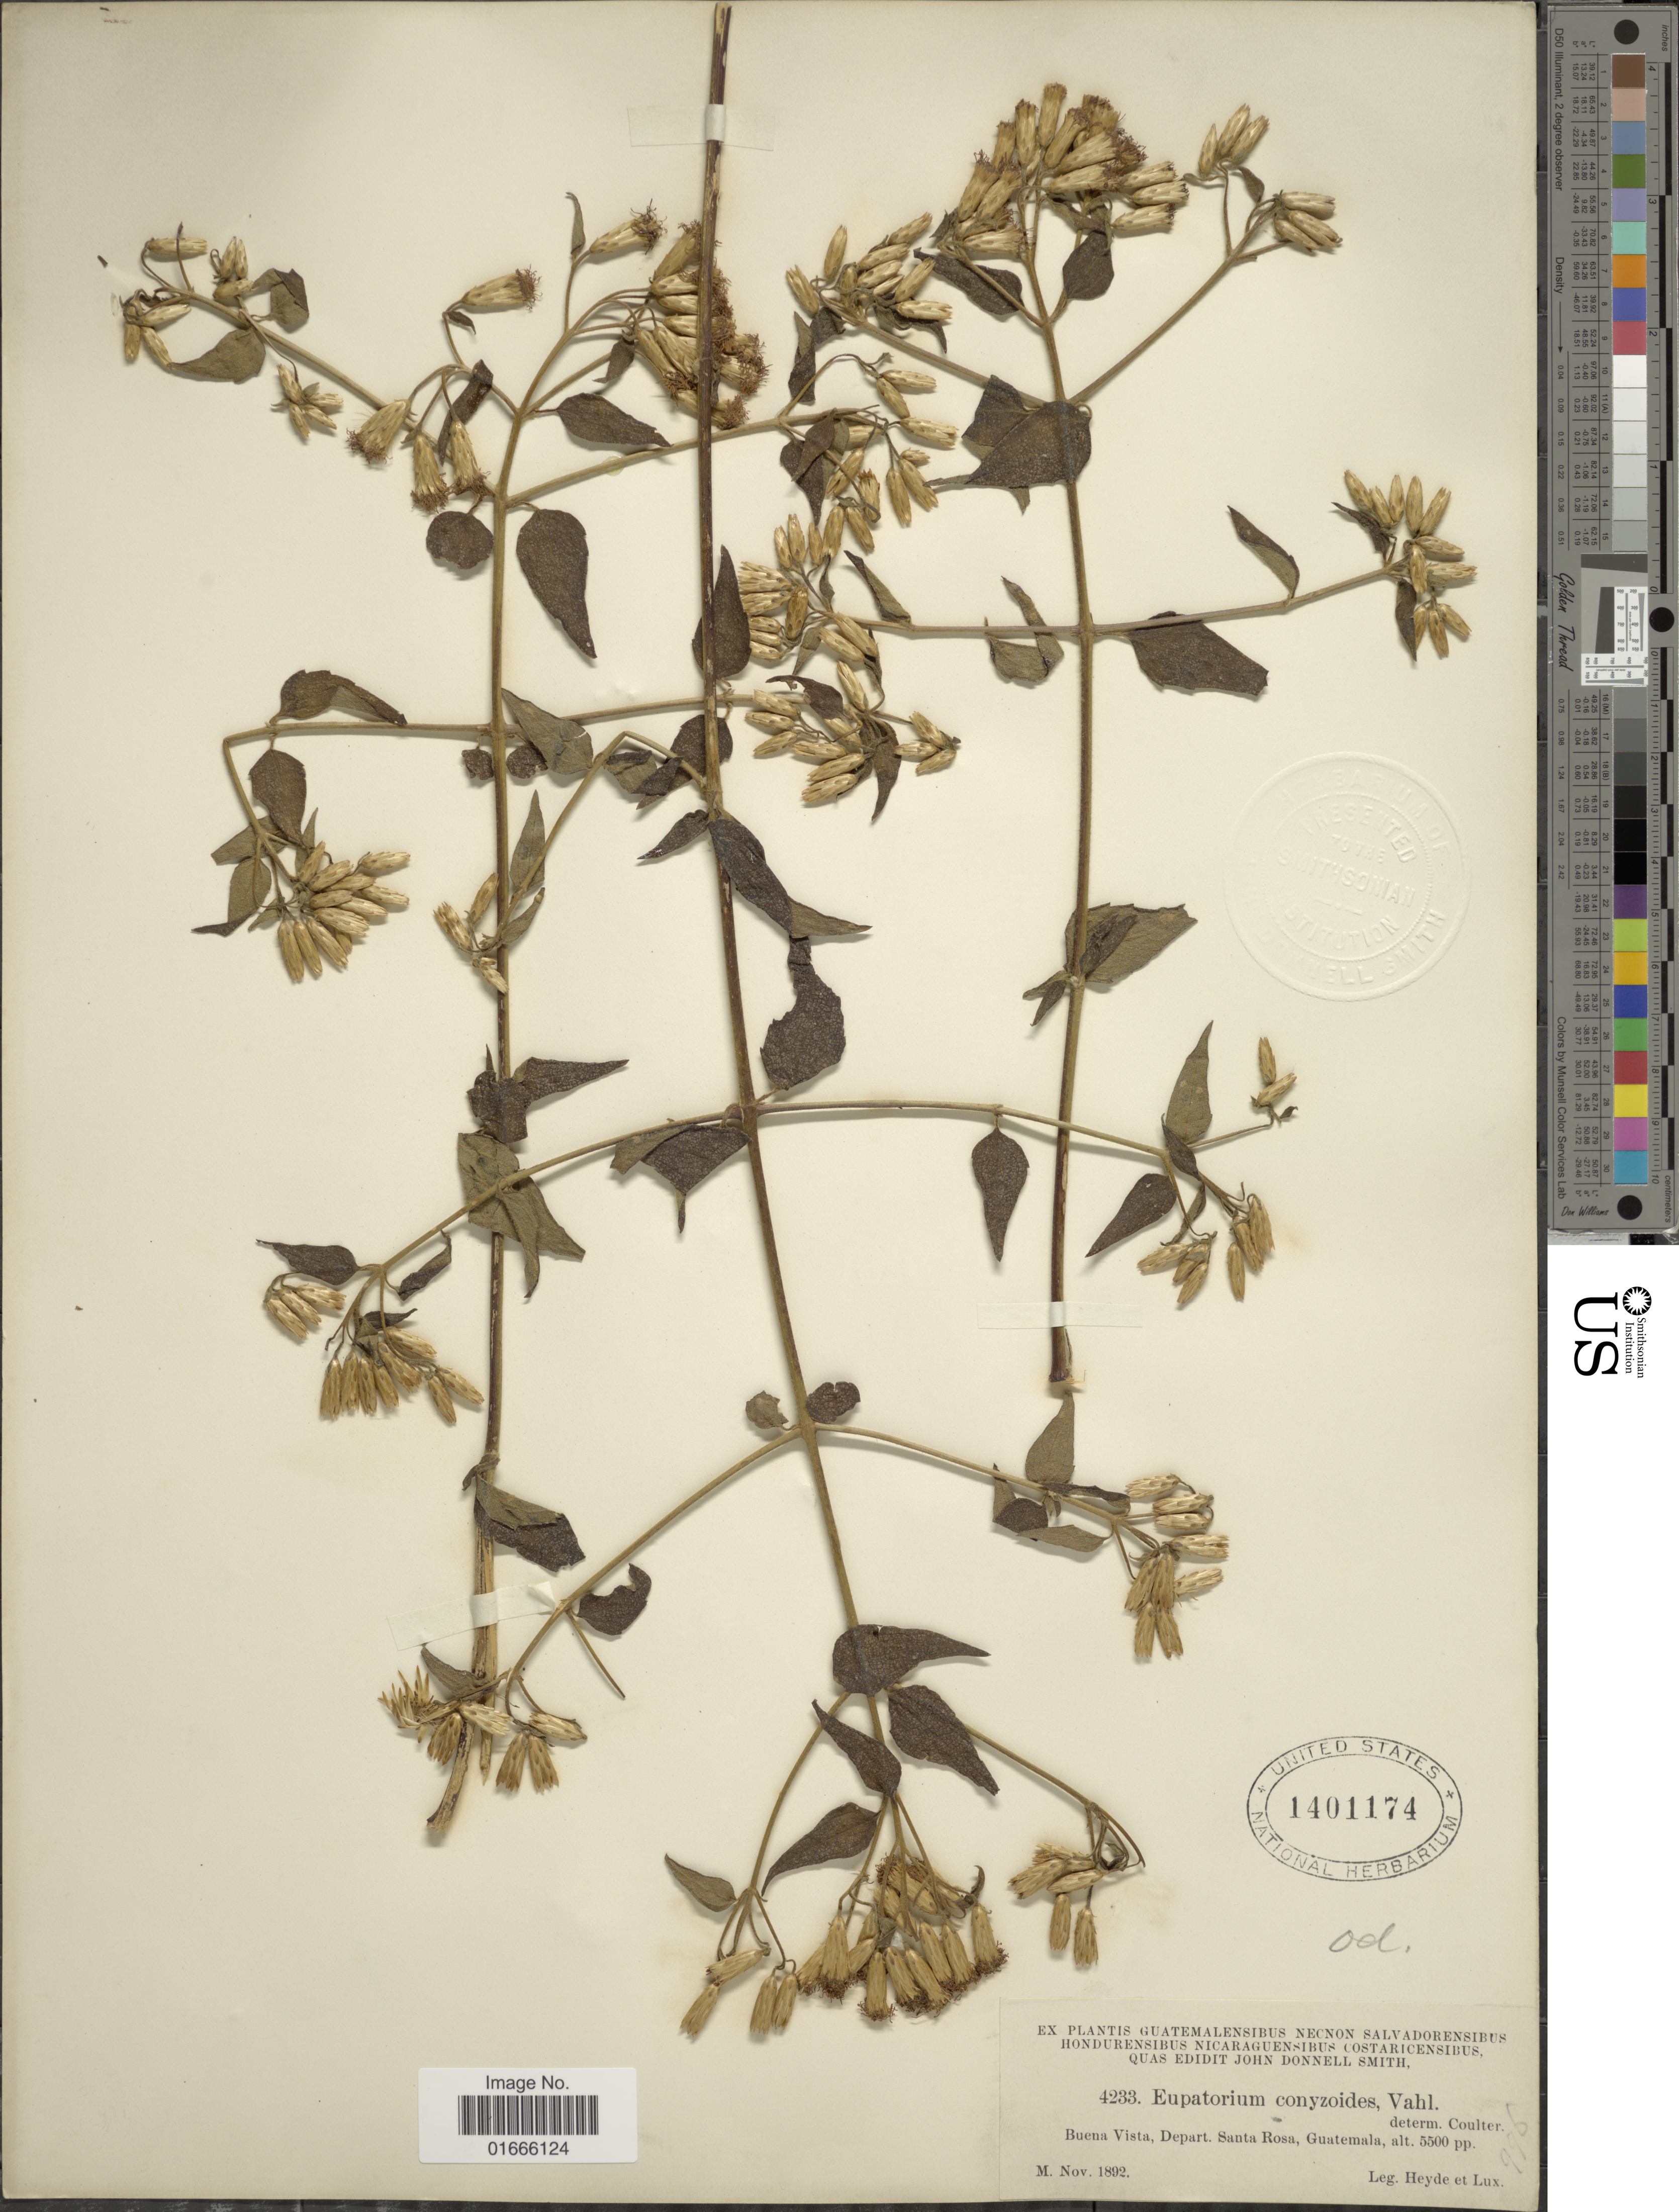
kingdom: Plantae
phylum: Tracheophyta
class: Magnoliopsida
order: Asterales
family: Asteraceae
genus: Chromolaena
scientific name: Chromolaena odorata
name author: (L.) R.M. King & H. Rob.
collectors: Heyde & Lux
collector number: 4233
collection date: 1892-11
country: Guatemala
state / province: Santa Rosa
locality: Buena Vista, Depart. Santa Rosa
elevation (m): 1676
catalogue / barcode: US 1401174